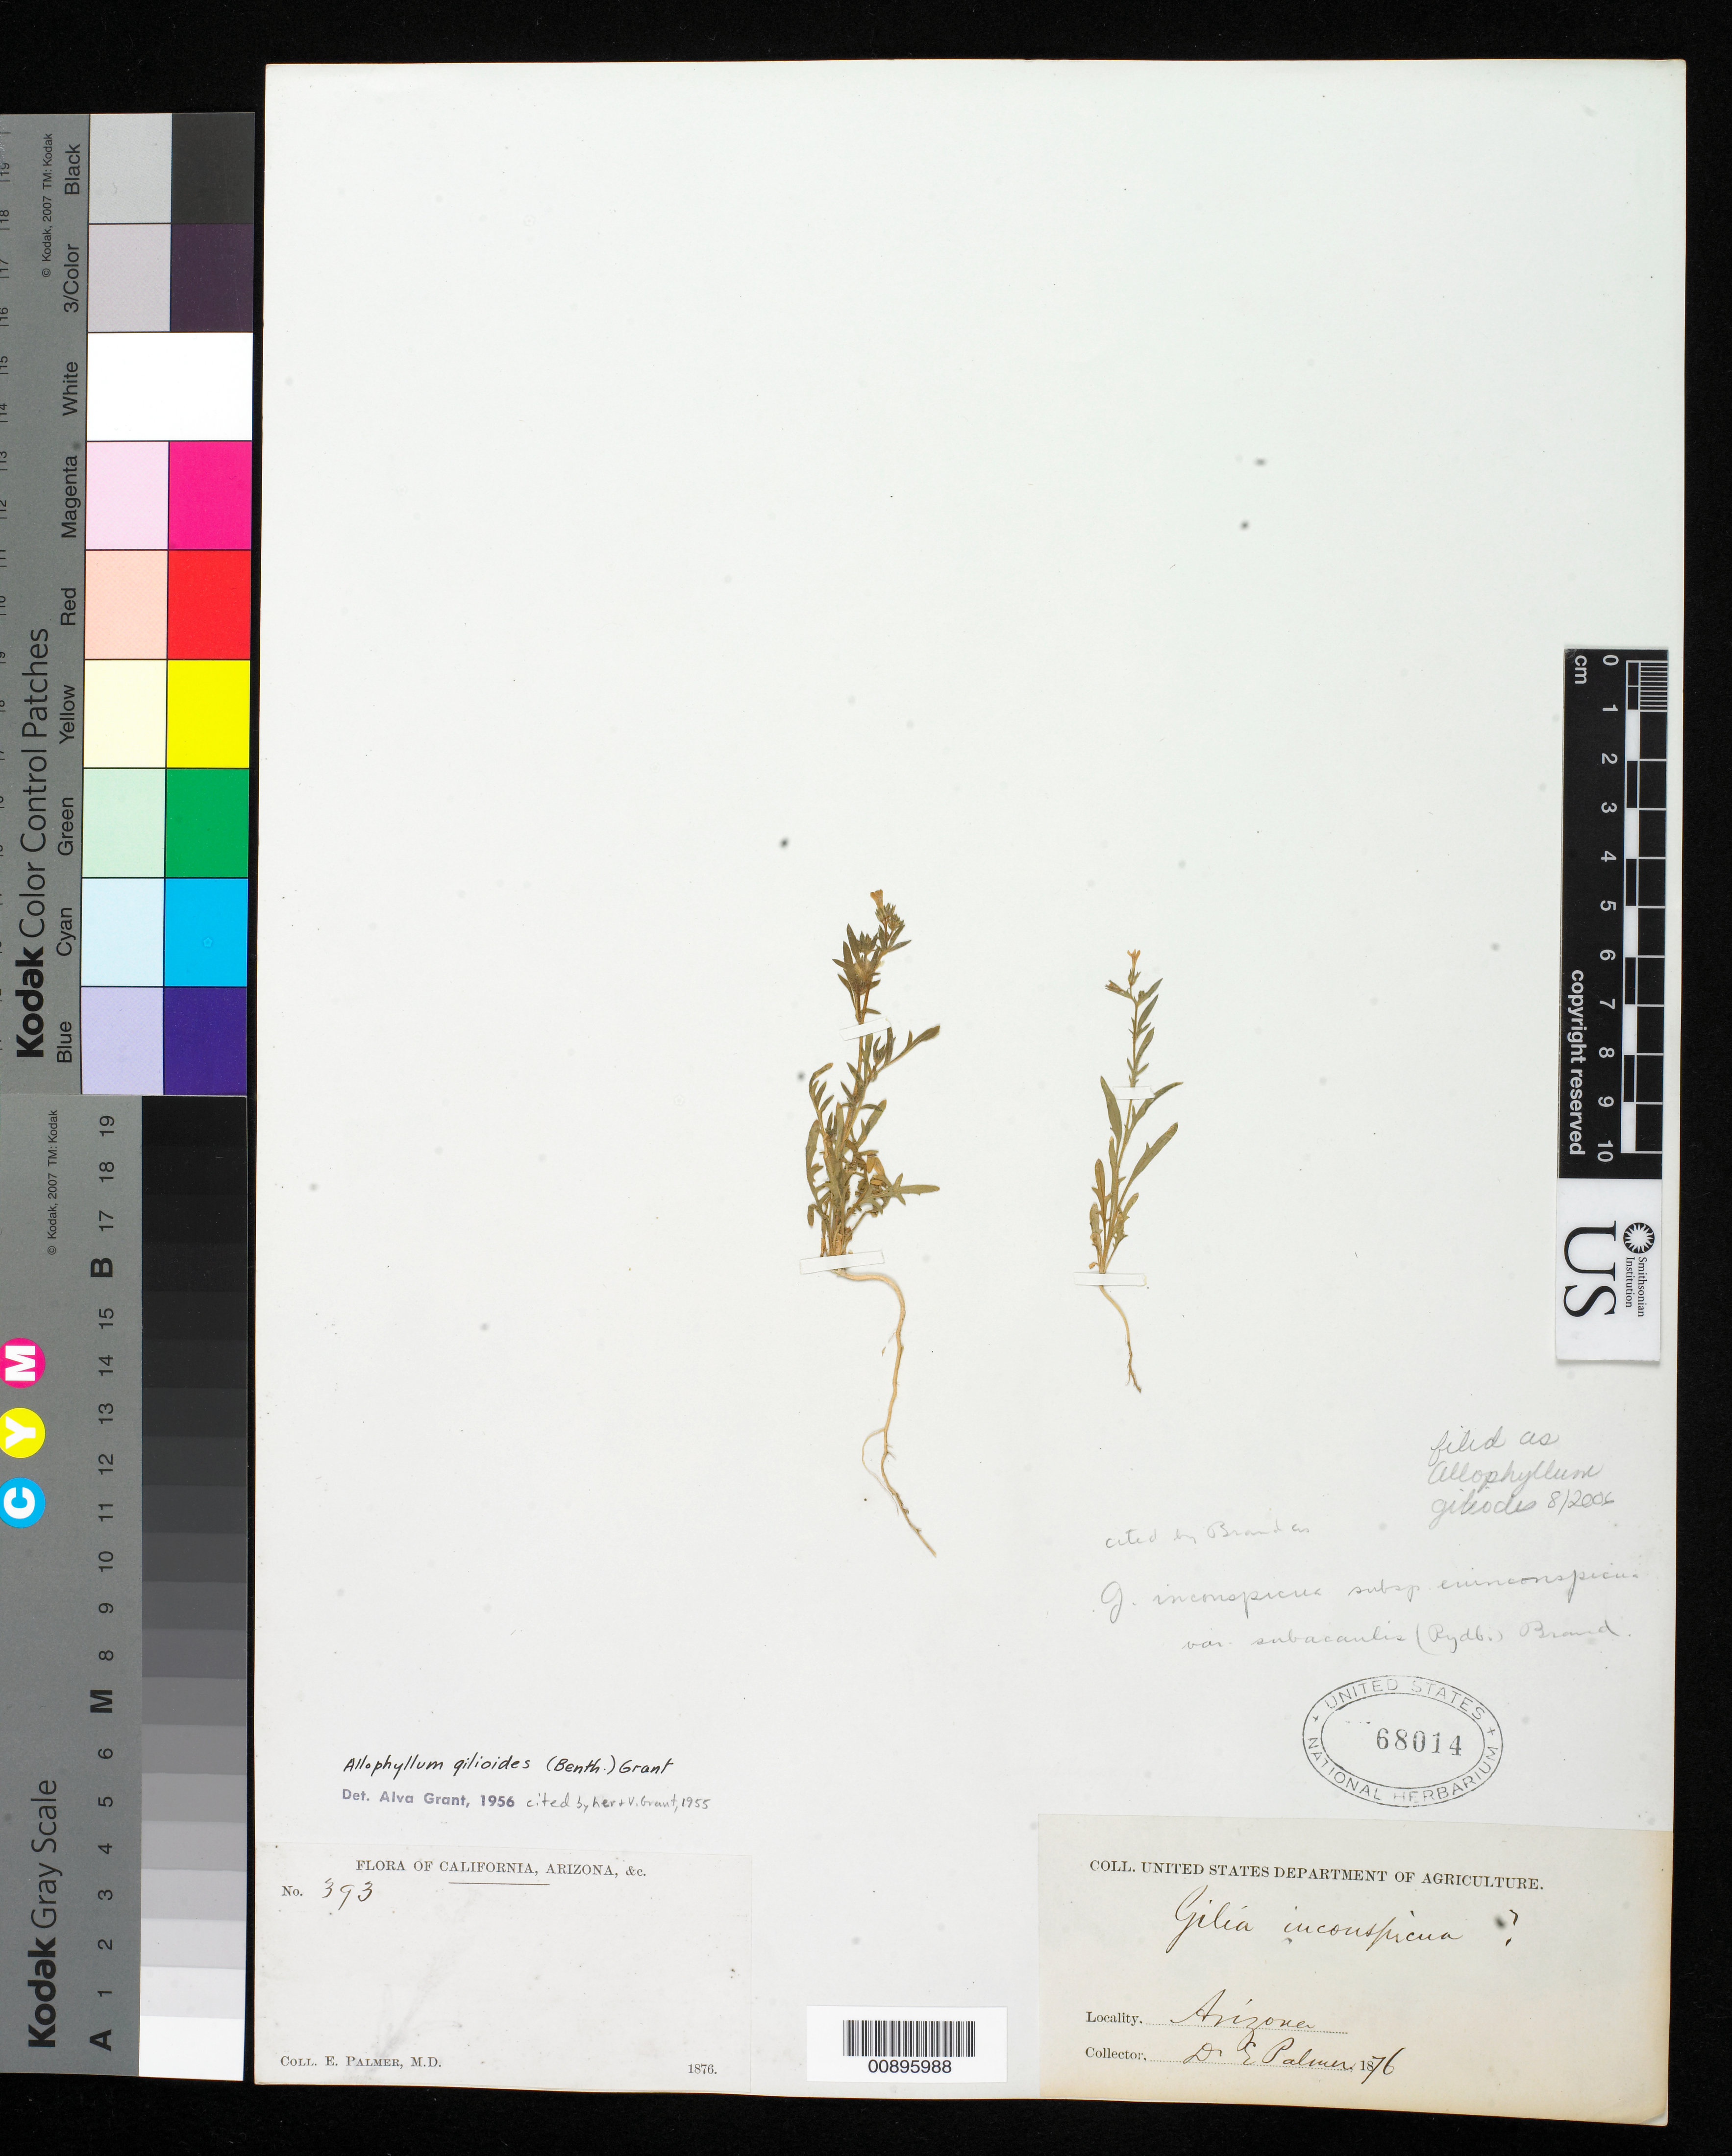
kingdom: Plantae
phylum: Tracheophyta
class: Magnoliopsida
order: Ericales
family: Polemoniaceae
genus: Allophyllum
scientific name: Allophyllum gilioides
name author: (Benth.) Benth.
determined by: Grant, A. D.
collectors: E. Palmer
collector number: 393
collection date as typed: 1876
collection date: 1876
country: United States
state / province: Arizona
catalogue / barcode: US 68014